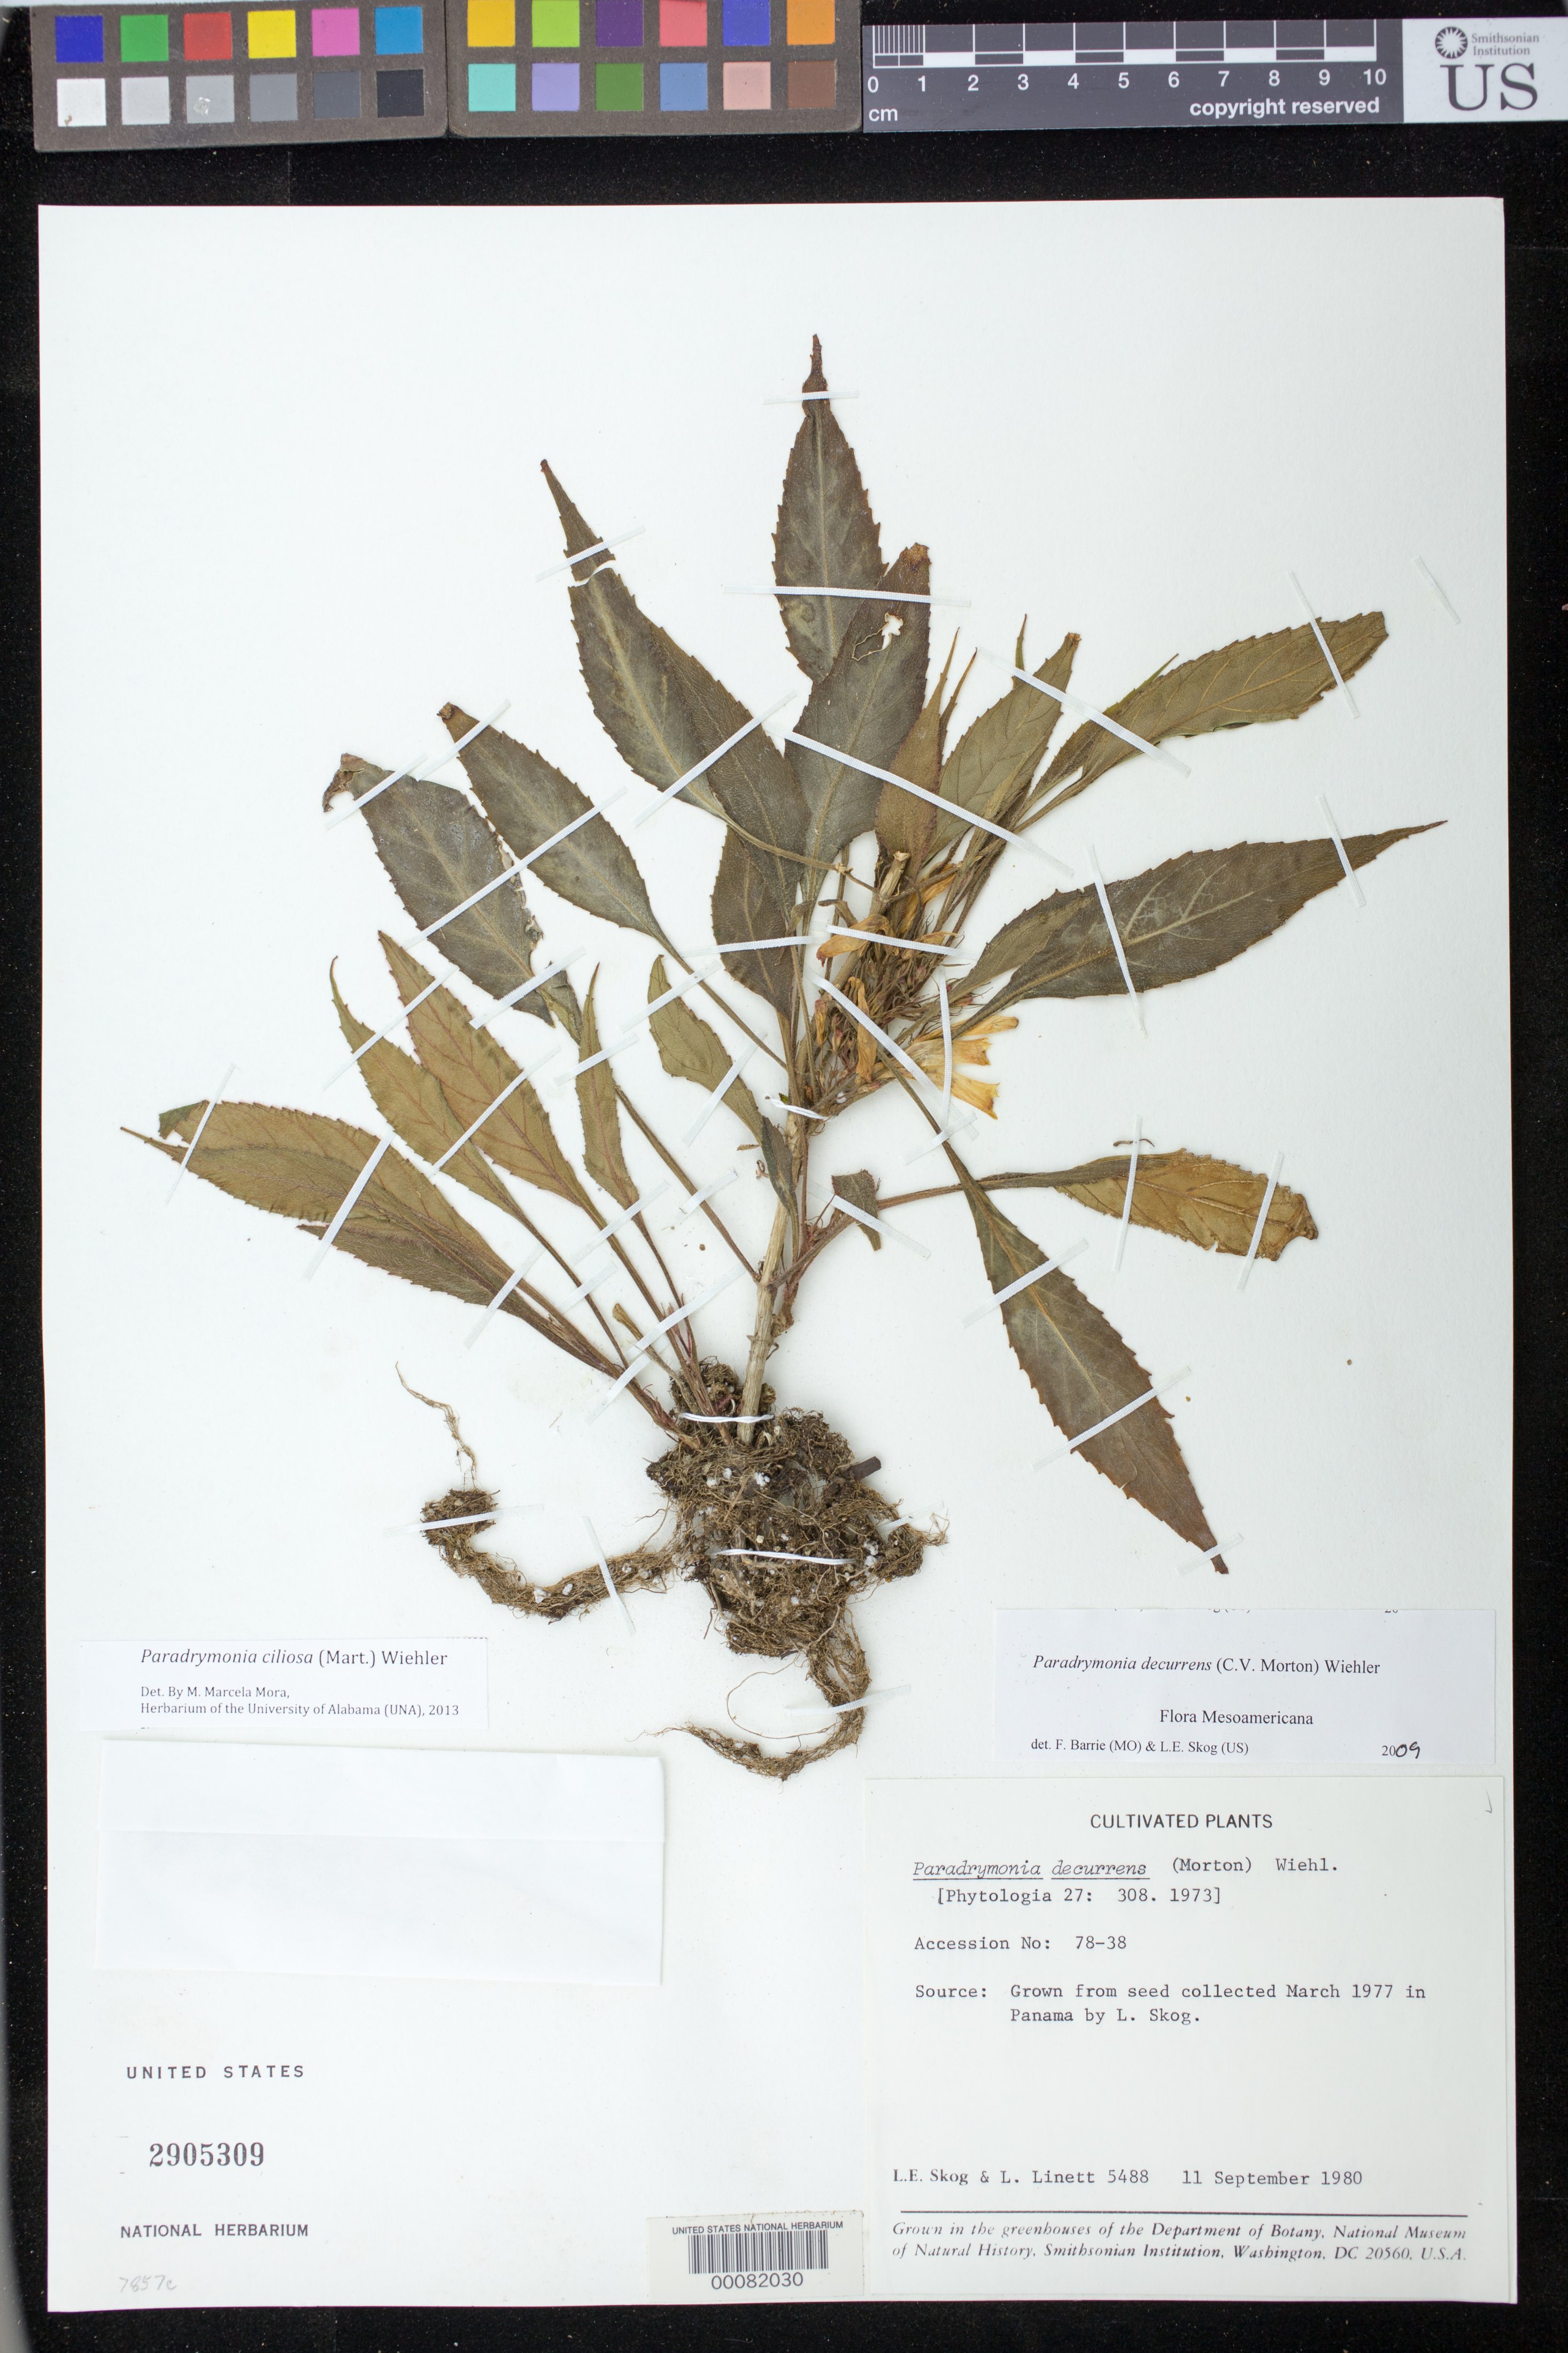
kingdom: Plantae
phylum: Tracheophyta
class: Magnoliopsida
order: Lamiales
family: Gesneriaceae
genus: Paradrymonia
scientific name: Paradrymonia ciliosa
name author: (Mart.) Wiehler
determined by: Mora, M. Marcela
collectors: L. E. Skog & L. Linett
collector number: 5488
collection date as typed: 11 Sep 1980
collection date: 1980-09-11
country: Panama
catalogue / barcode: US 2905309